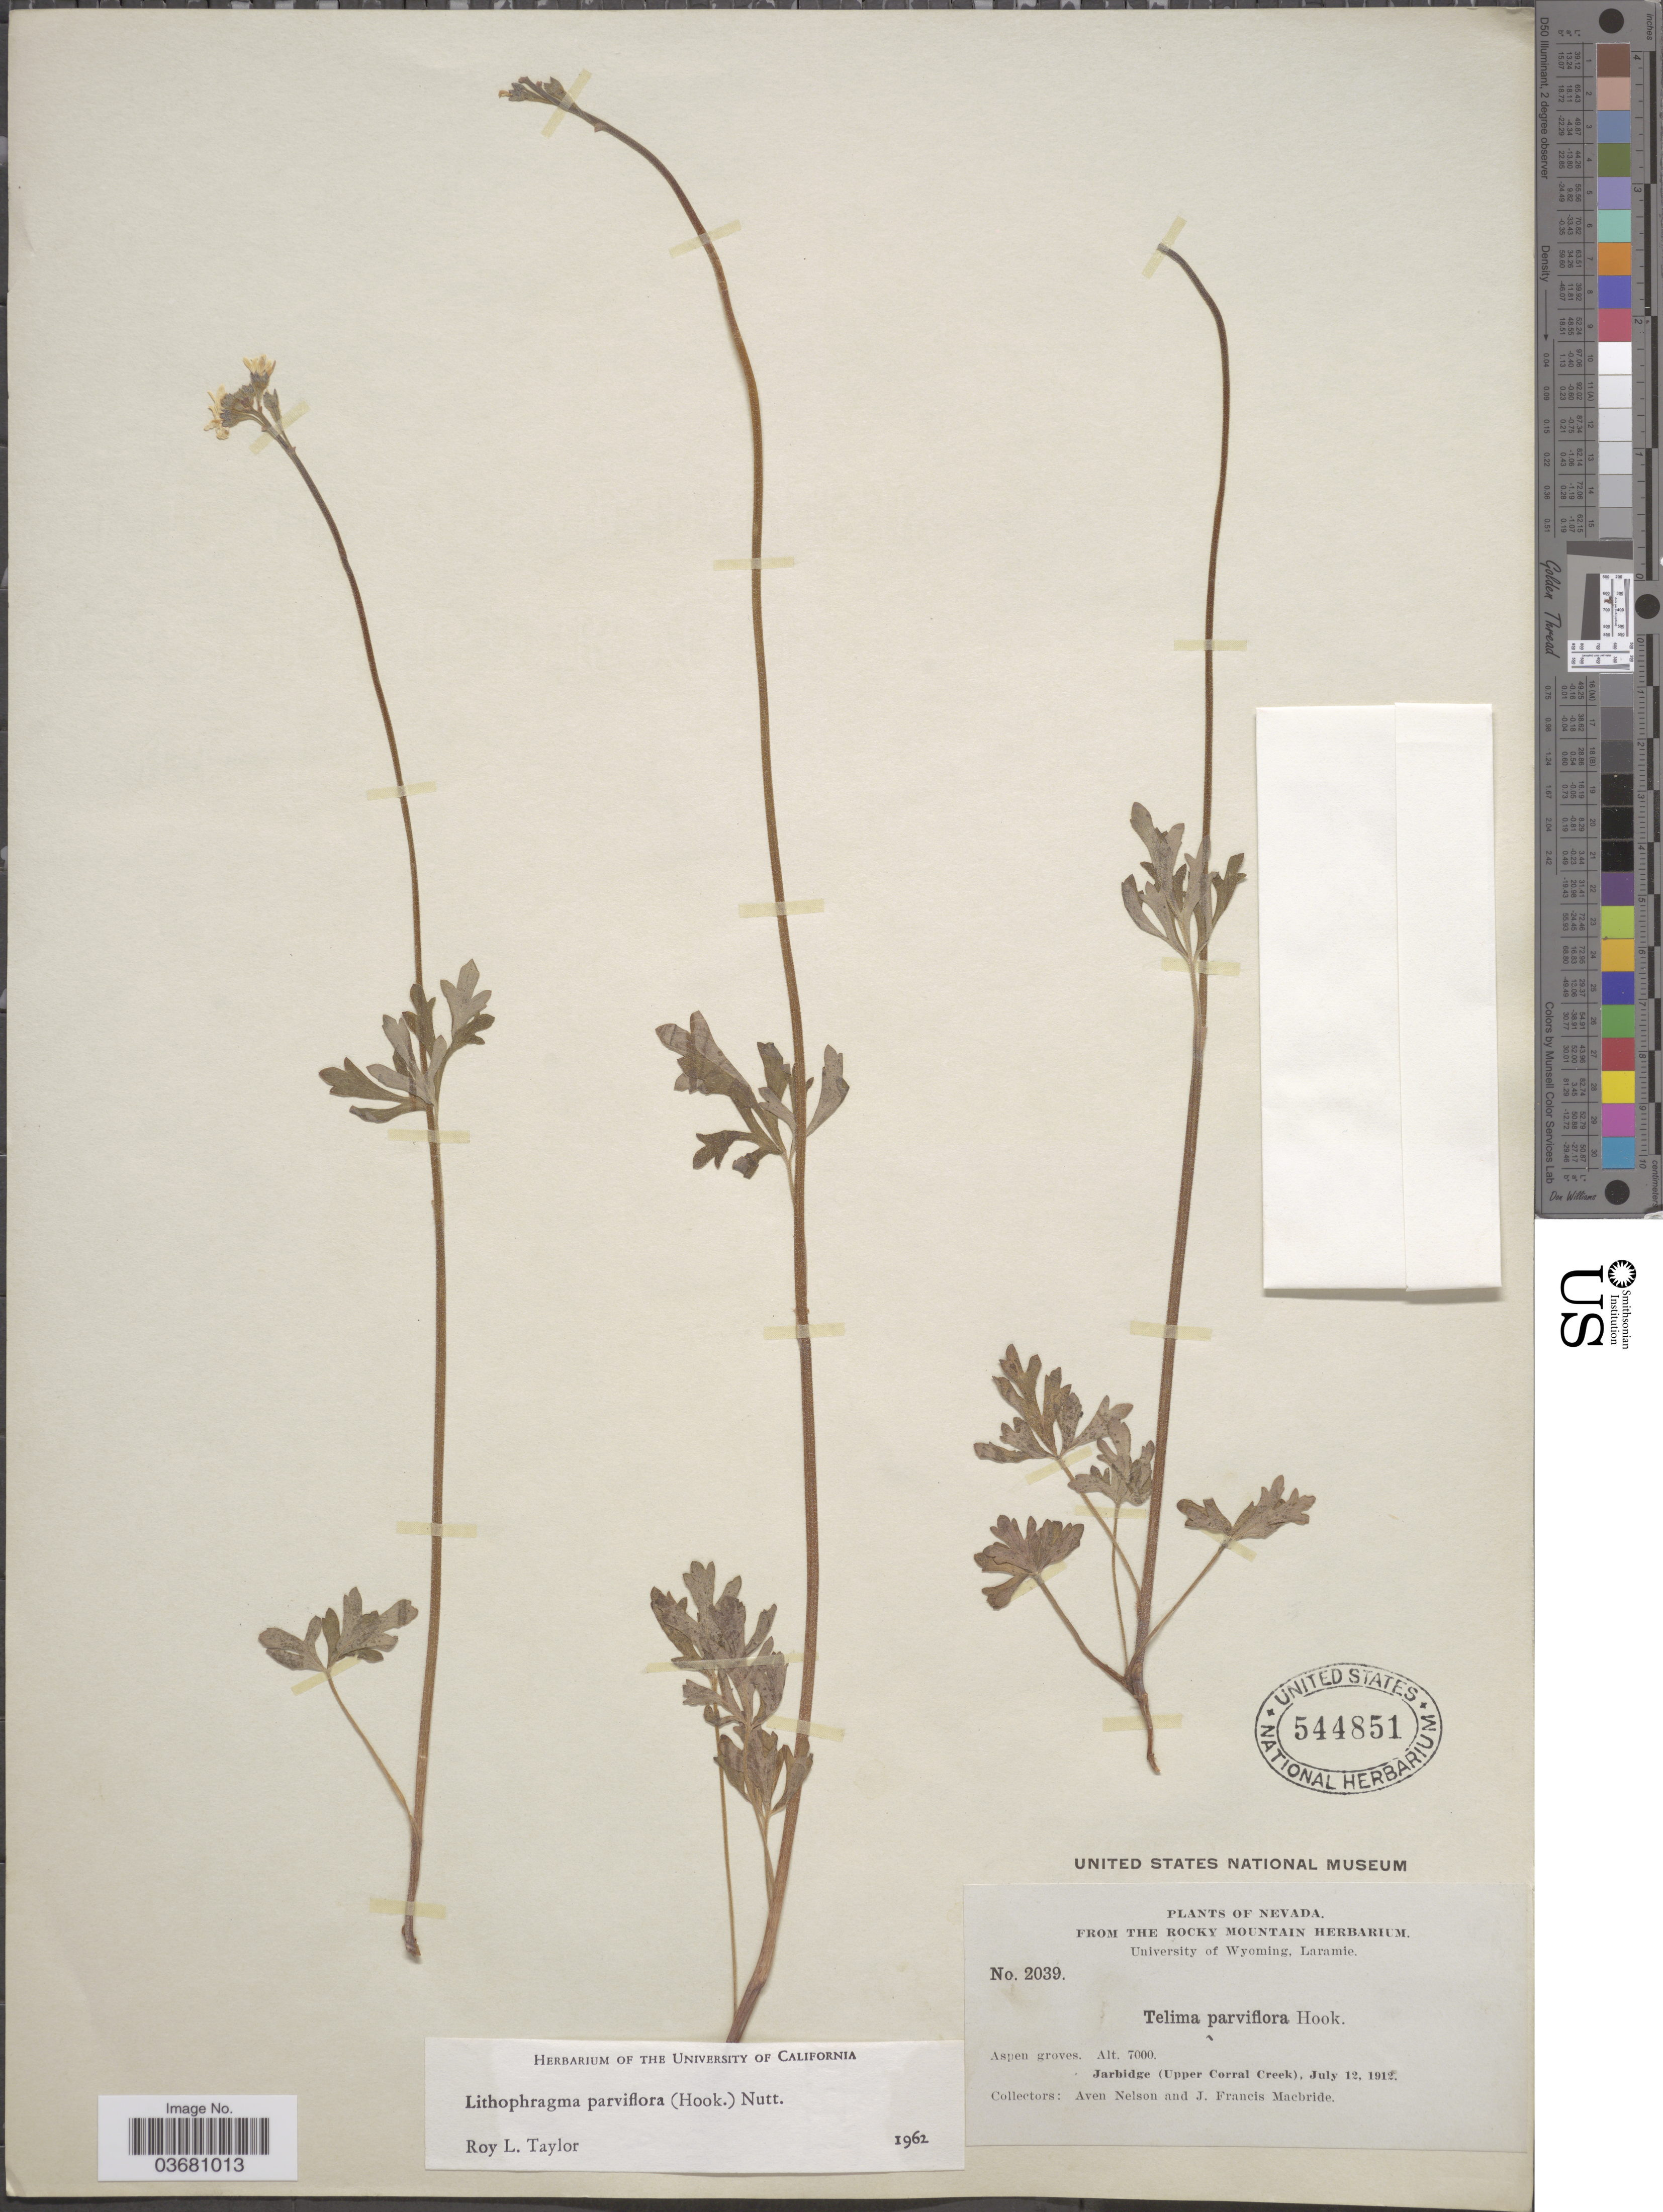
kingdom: Plantae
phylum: Tracheophyta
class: Magnoliopsida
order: Saxifragales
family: Saxifragaceae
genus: Lithophragma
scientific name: Lithophragma parviflorum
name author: (Hook.) Nutt.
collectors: A. Nelson & J. F. Macbride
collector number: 2039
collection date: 1912-07-12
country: United States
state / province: Nevada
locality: Jarbidge (Upper Corral Creek).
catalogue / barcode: US 544851